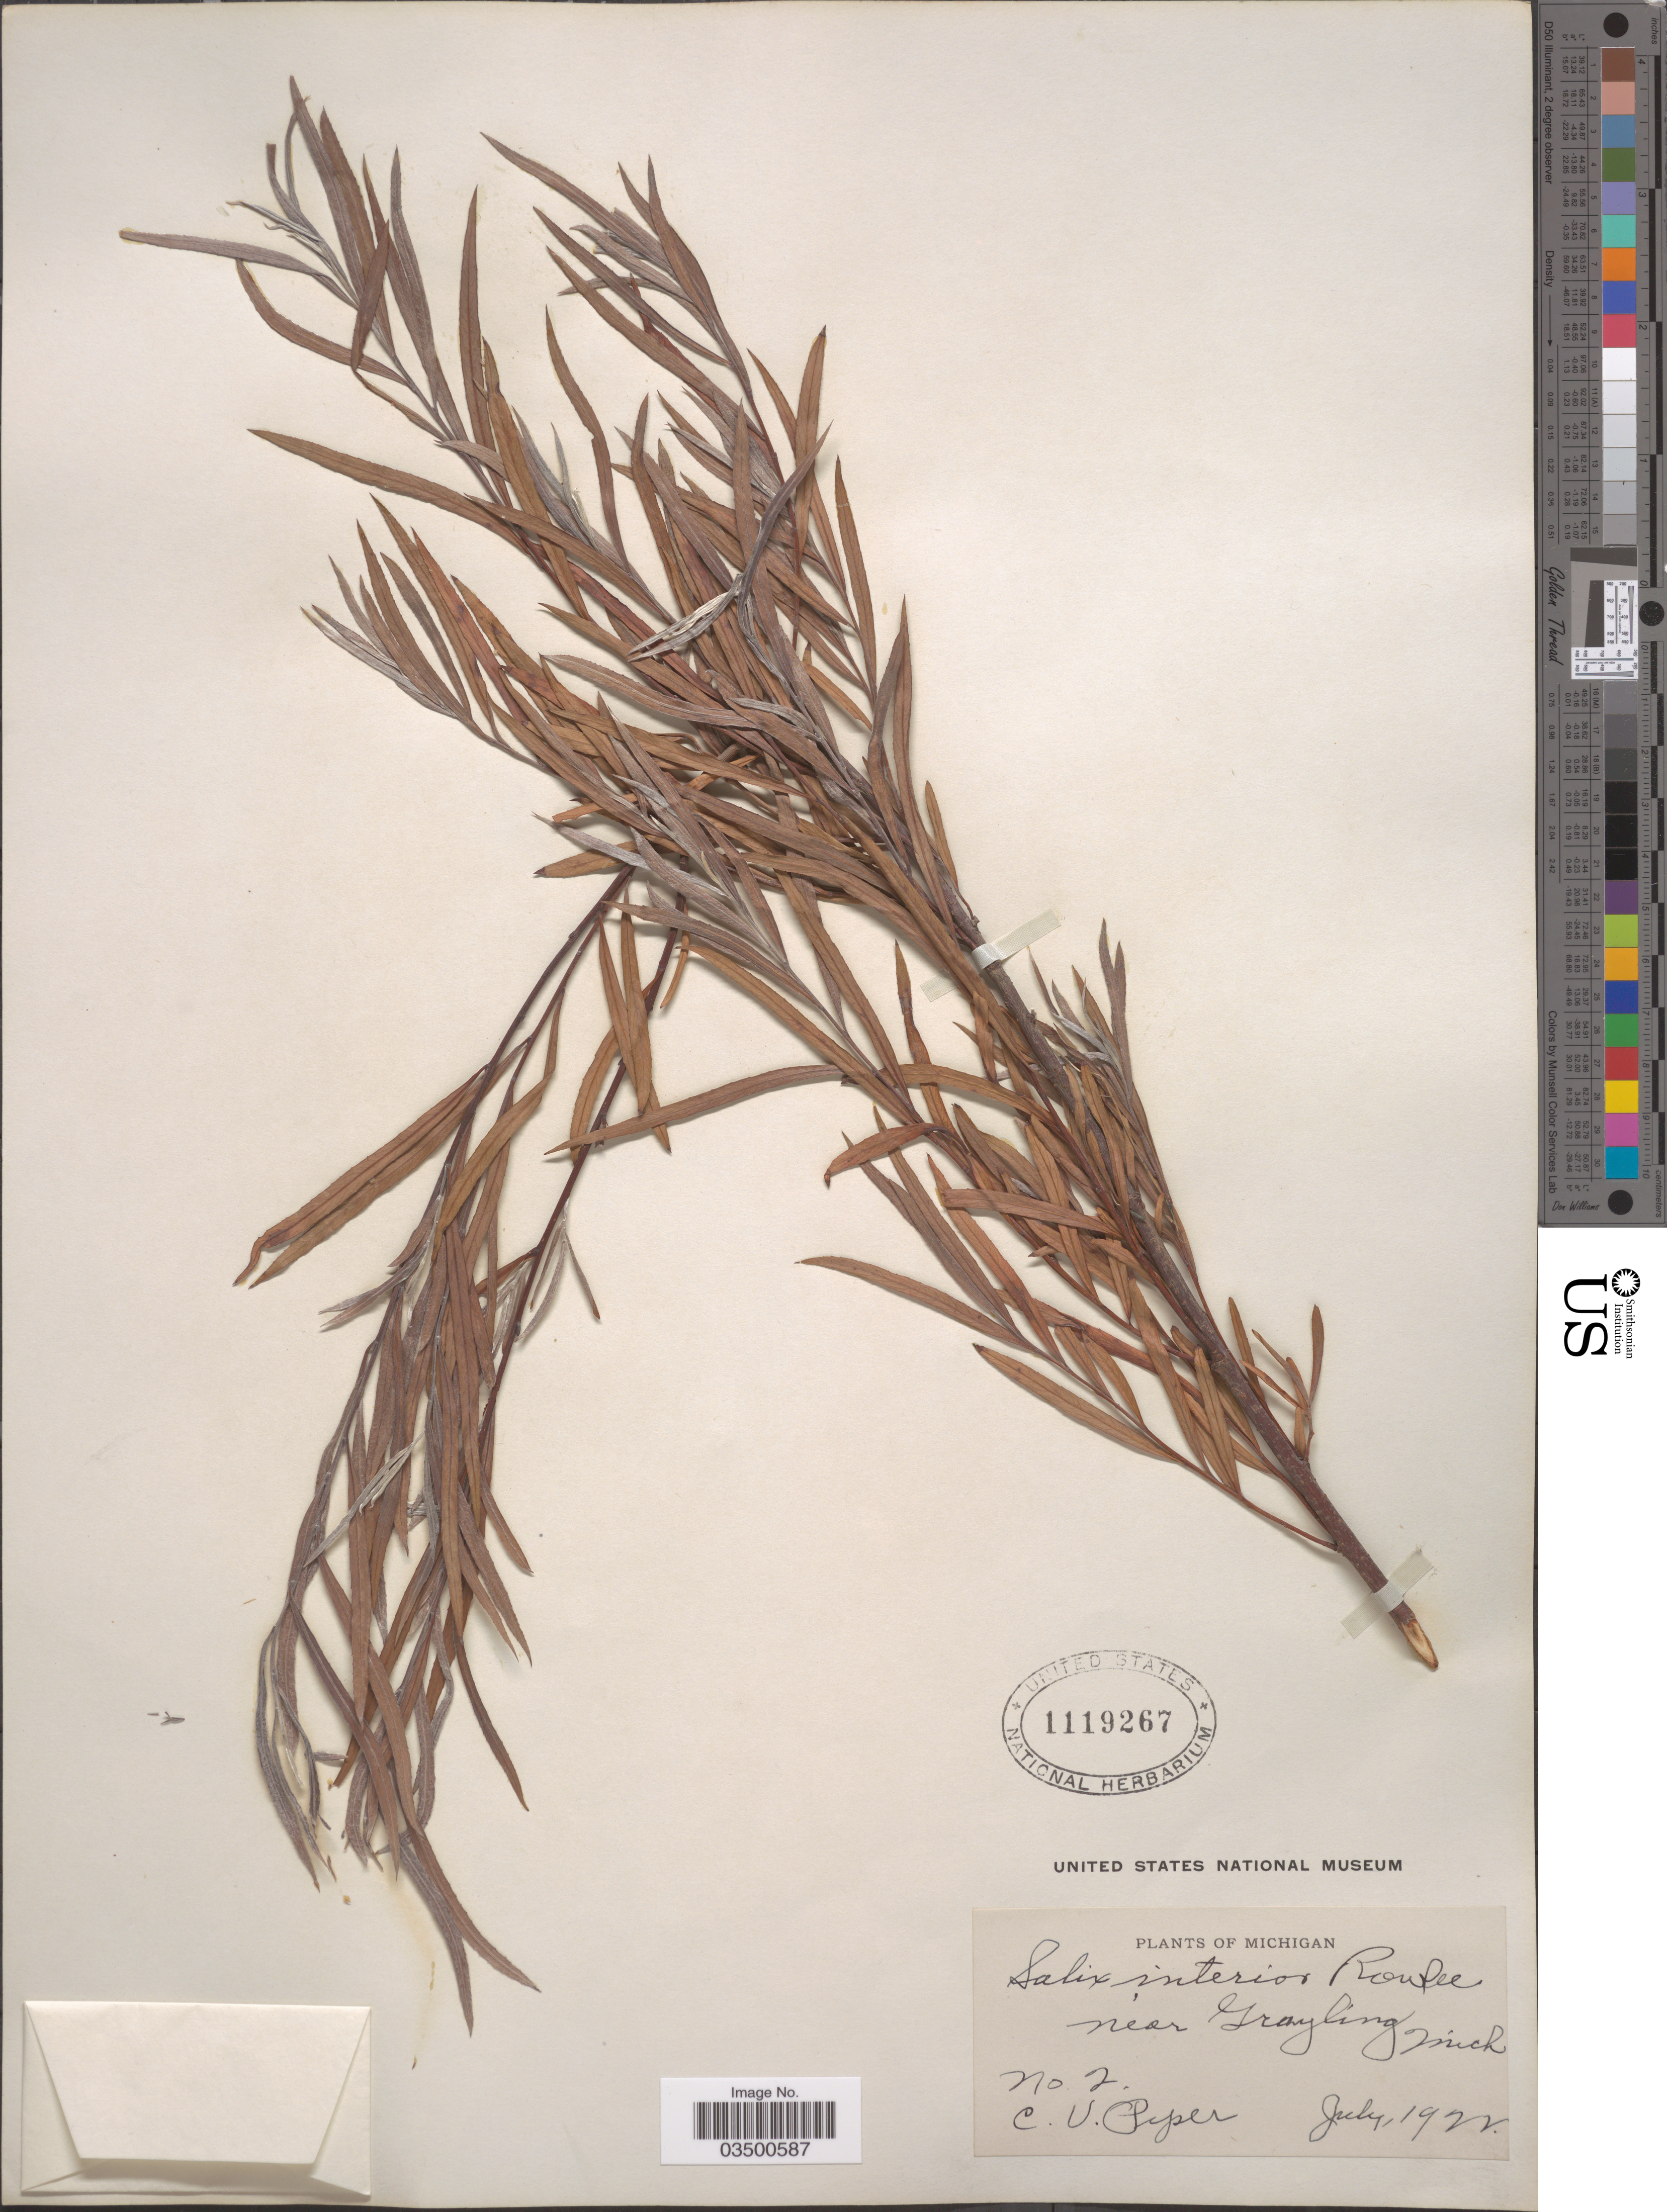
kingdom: Plantae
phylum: Tracheophyta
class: Magnoliopsida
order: Malpighiales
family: Salicaceae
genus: Salix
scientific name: Salix interior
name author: Rowlee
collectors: C. V. Piper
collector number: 2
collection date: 1922-07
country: United States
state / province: Michigan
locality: Near Grayling.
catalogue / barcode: US 1119267